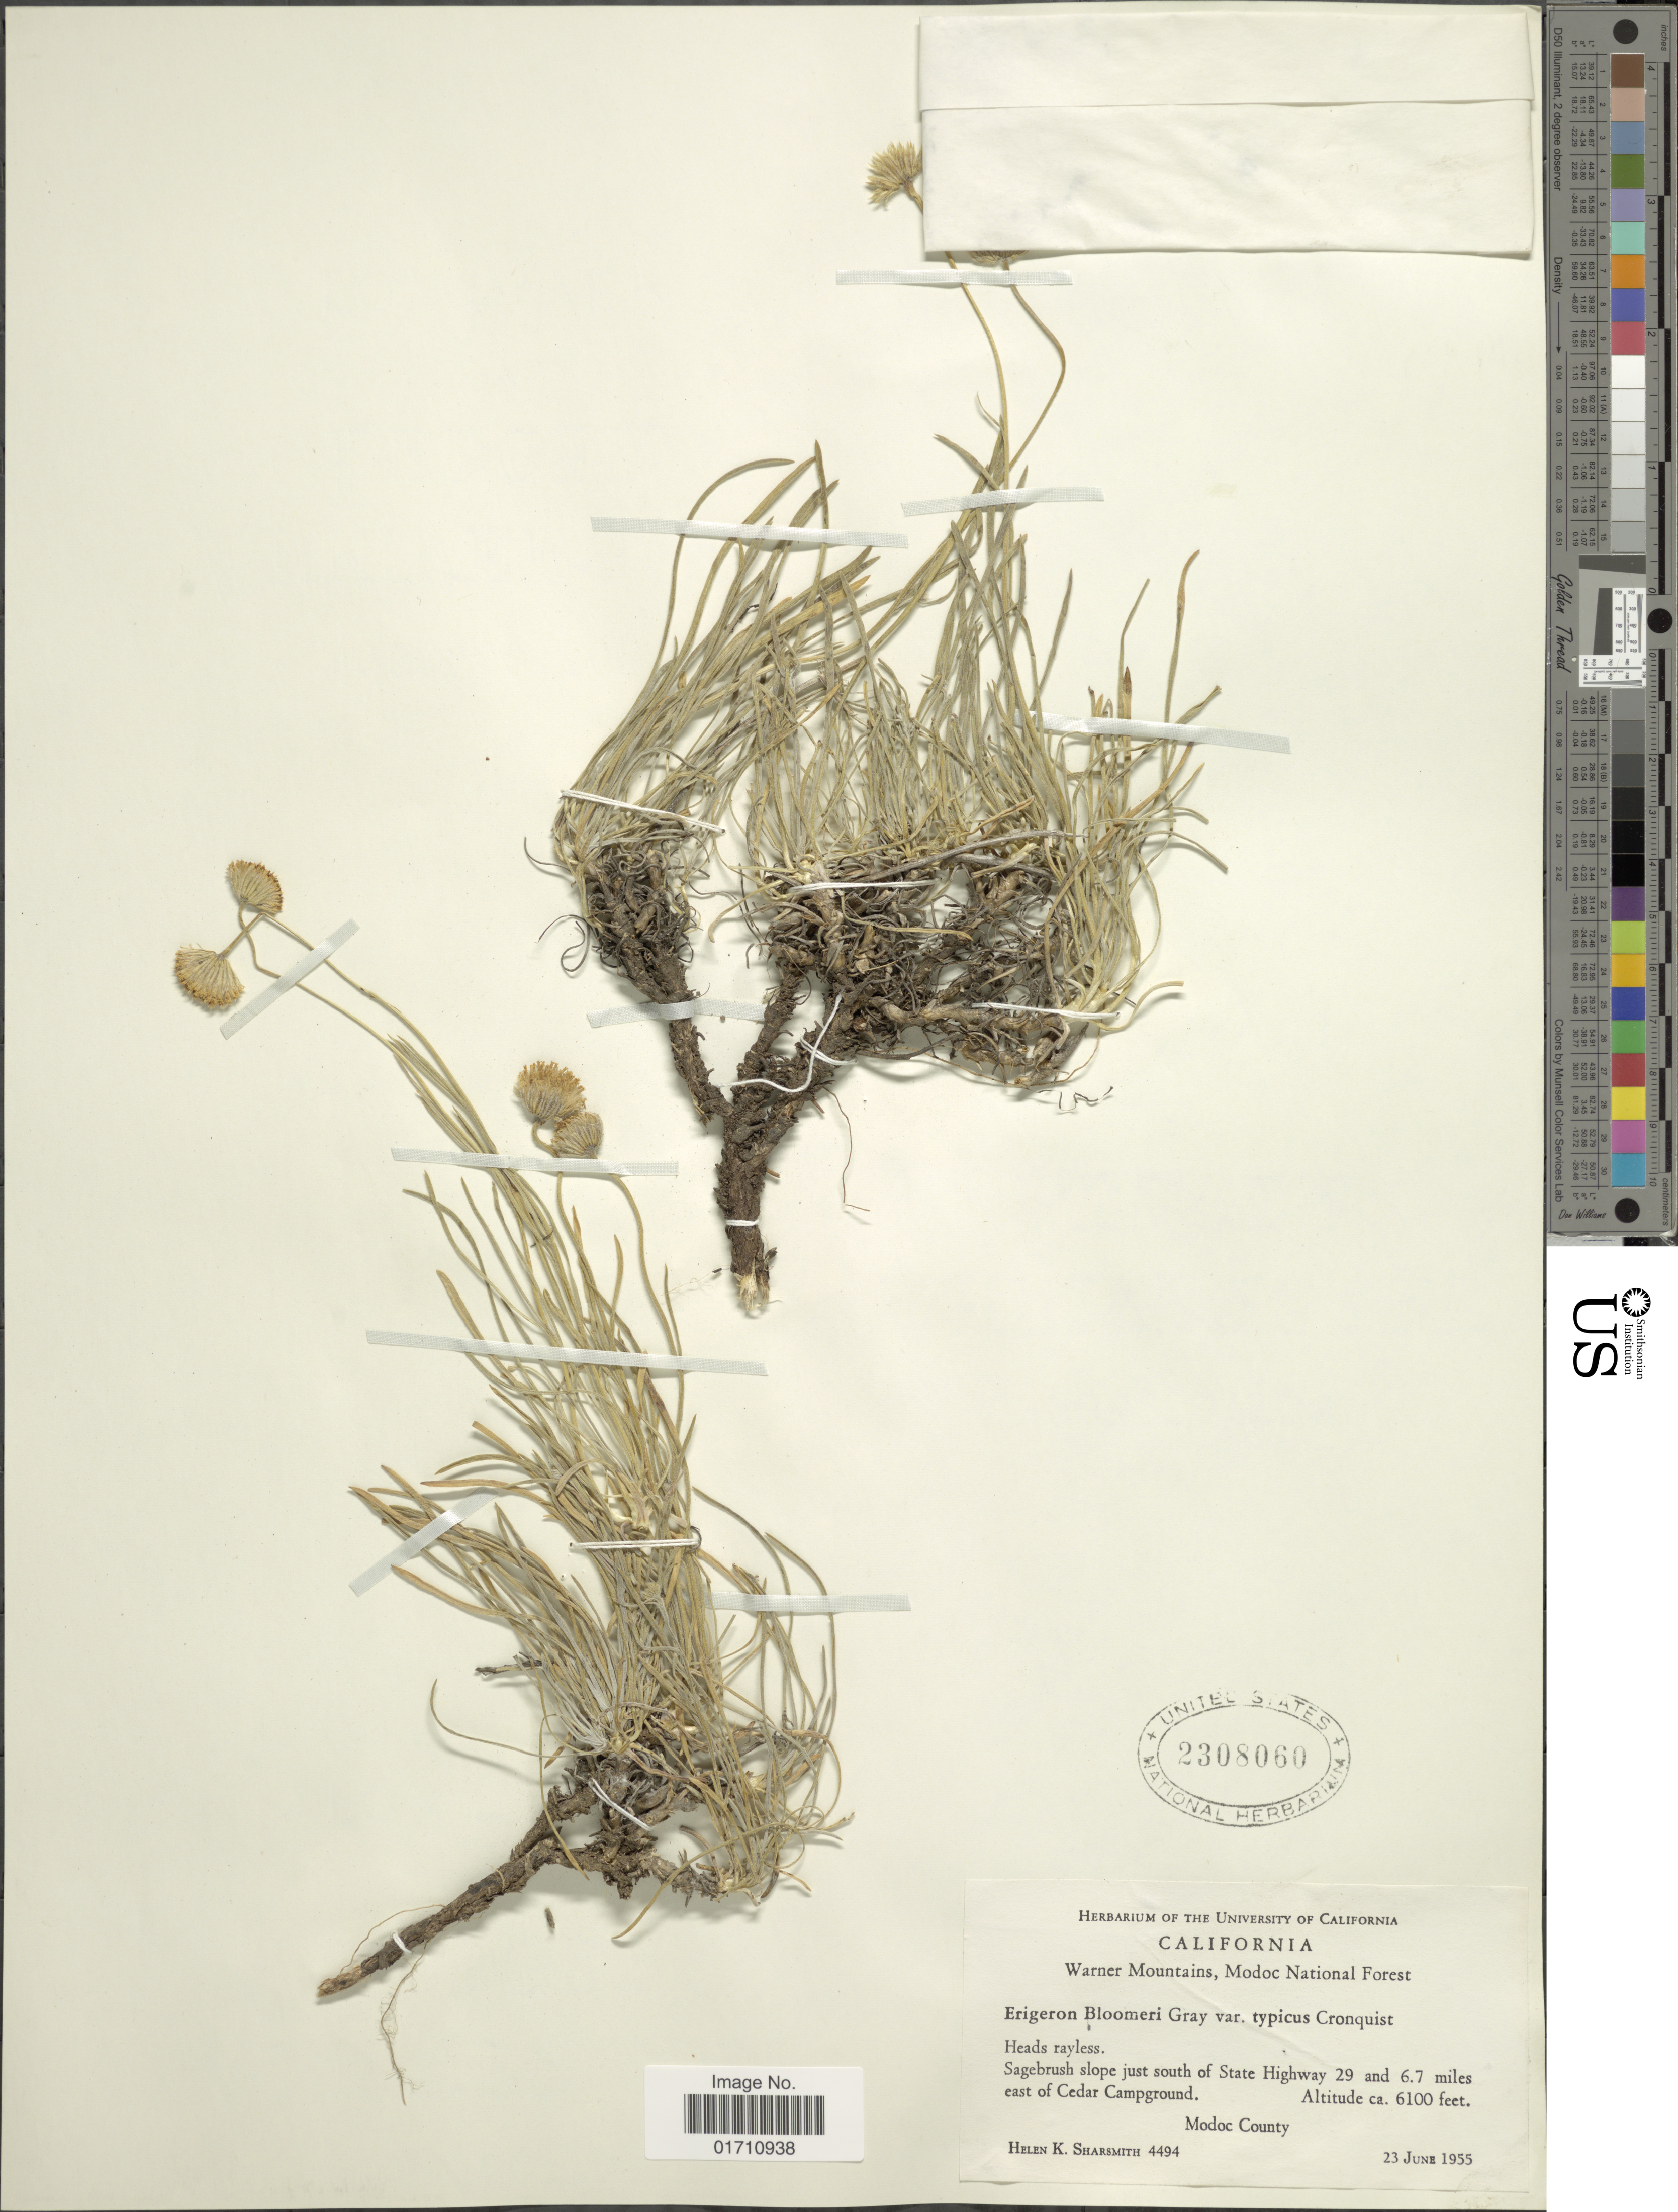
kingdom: Plantae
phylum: Tracheophyta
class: Magnoliopsida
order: Asterales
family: Asteraceae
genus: Erigeron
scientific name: Erigeron bloomeri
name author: A. Gray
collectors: H. Sharsmith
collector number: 4494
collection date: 1955-06-23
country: United States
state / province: California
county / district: Modoc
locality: Warner Mountains, Modoc National Forest. Heads rayles, Sagebrush slope just south of State Highway 29 and 6.7 miles east of Cedar Campground, Modoc County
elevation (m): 1859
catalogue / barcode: US 2308060